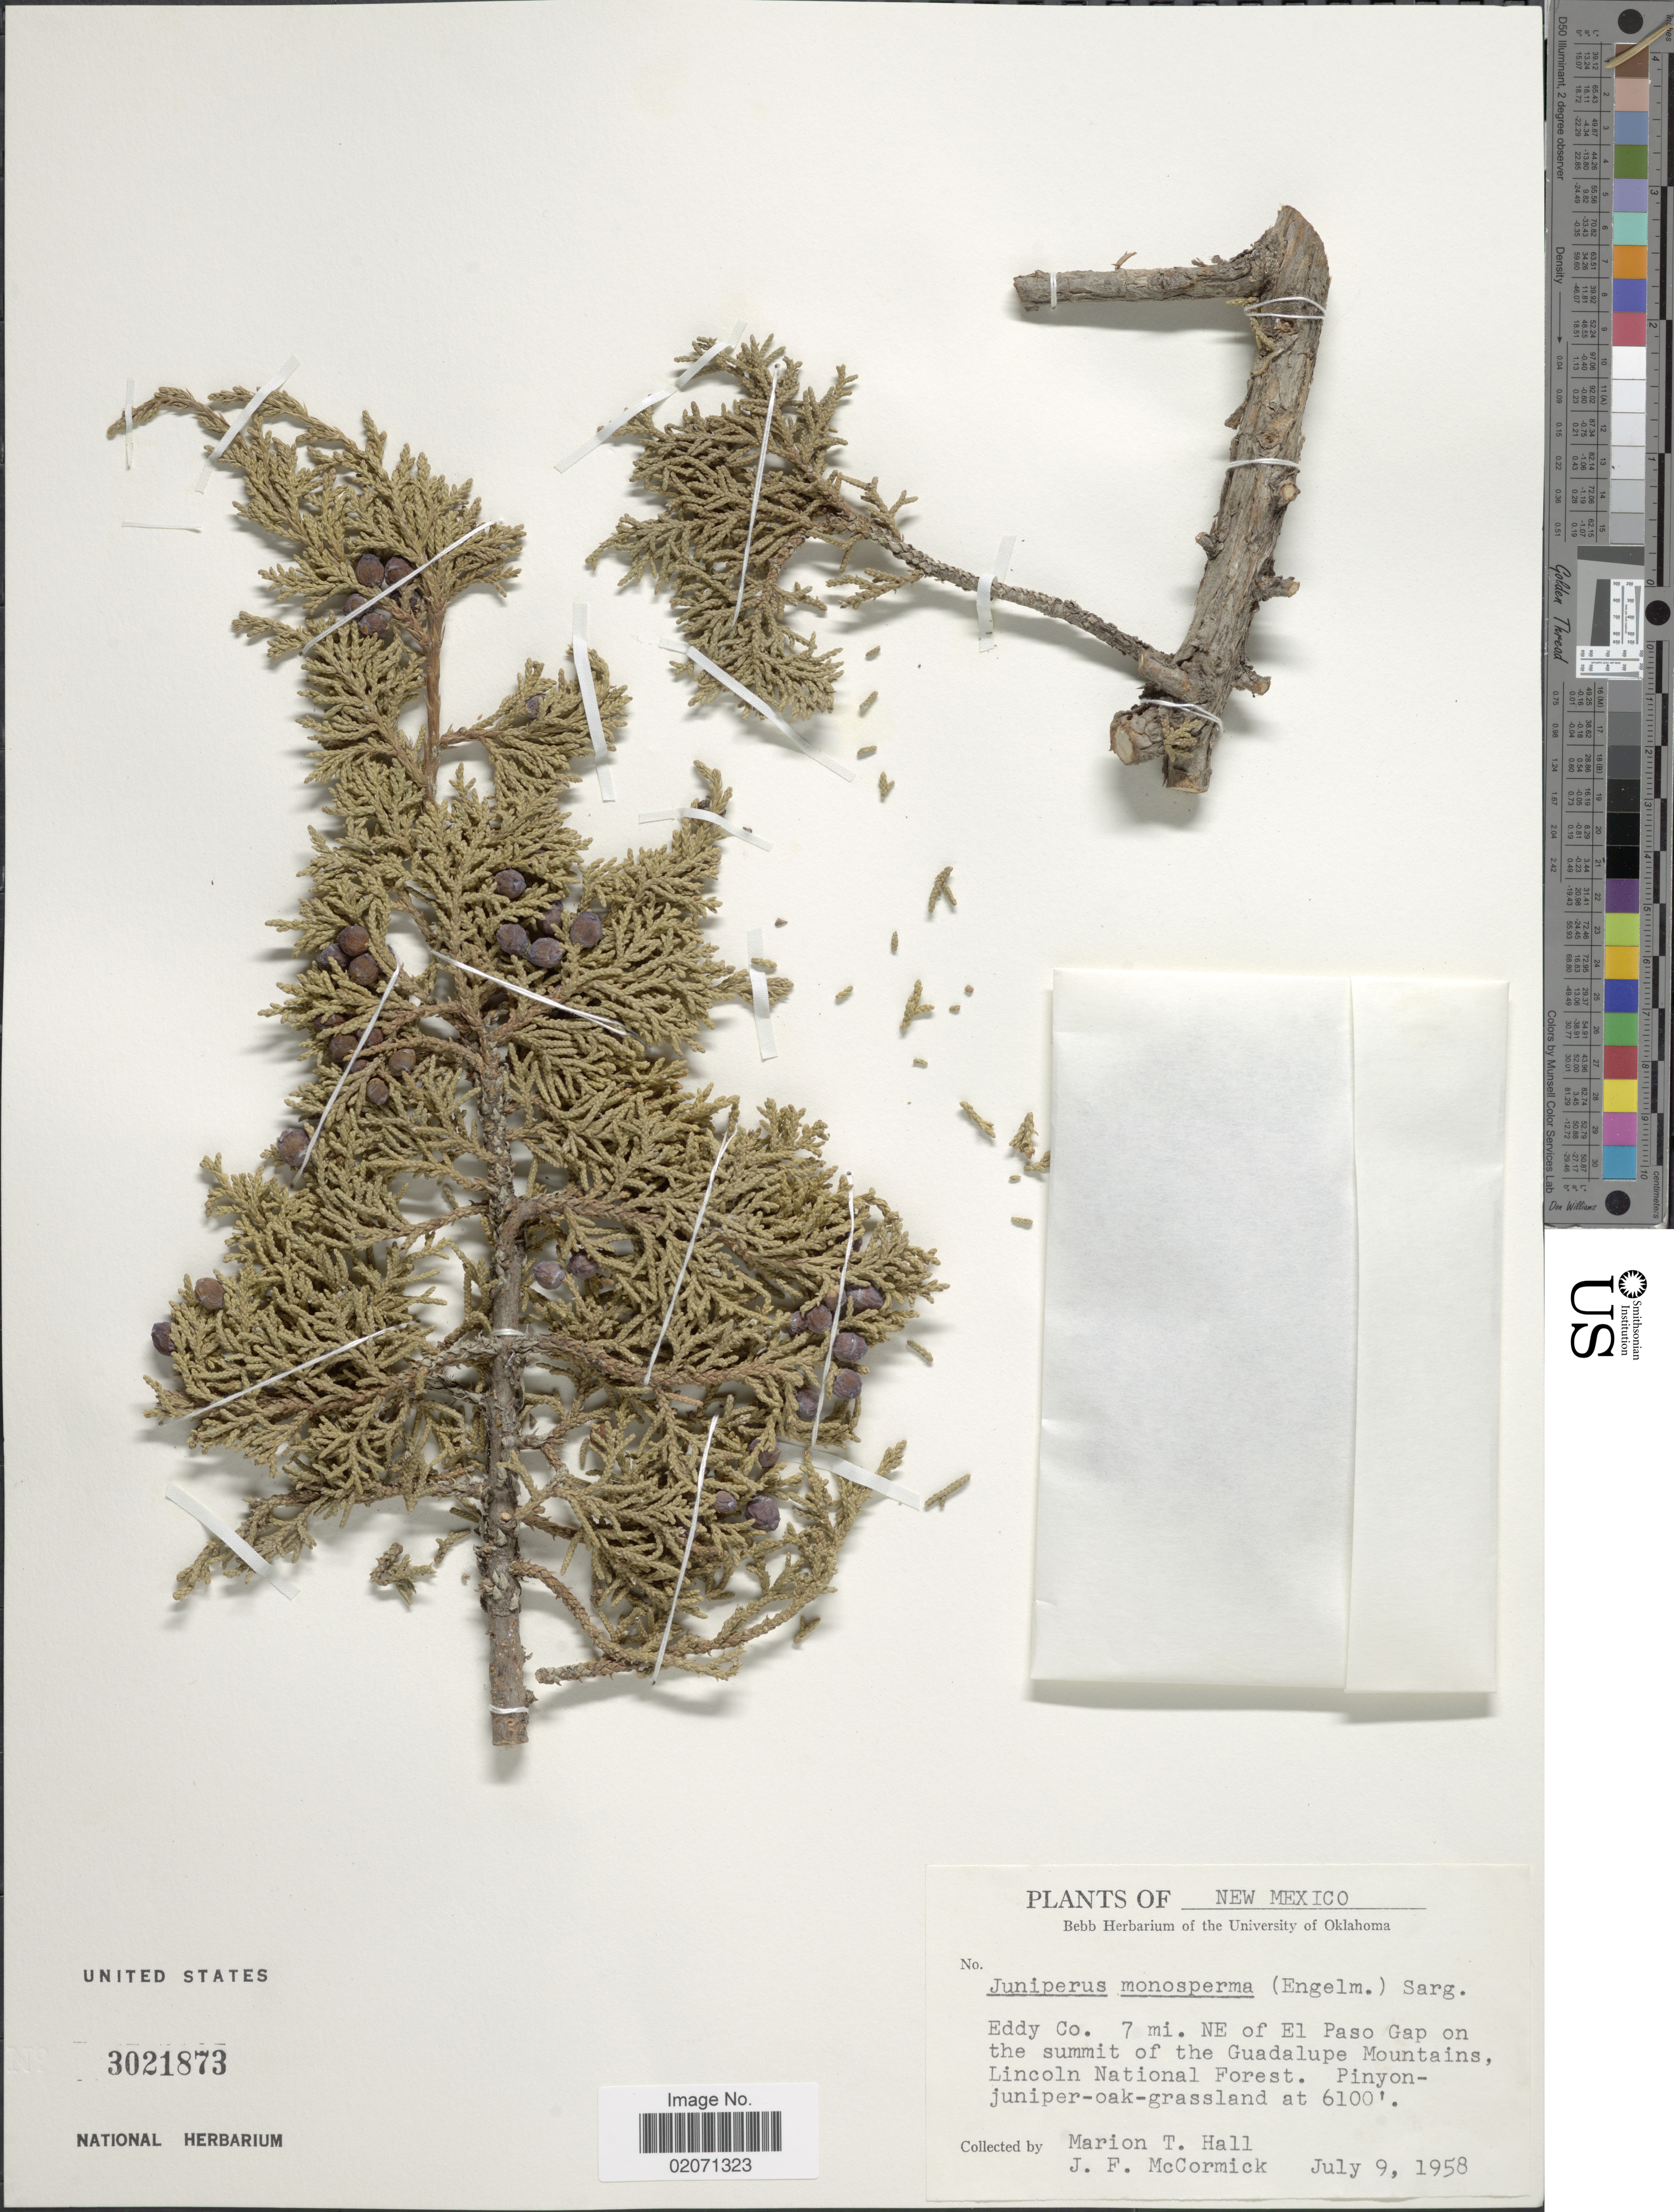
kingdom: Plantae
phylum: Tracheophyta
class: Pinopsida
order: Pinales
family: Cupressaceae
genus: Juniperus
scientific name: Juniperus monosperma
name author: (Engelm.) Sarg.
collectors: M. T. Hall & J. McCormick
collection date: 1958-07-09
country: United States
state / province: New Mexico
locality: Eddy Co. 7 mi. NE of El Paso Gap on the summit of the Guadalupe Mountains, Lincoln National Forest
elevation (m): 1859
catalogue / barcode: US 3021873